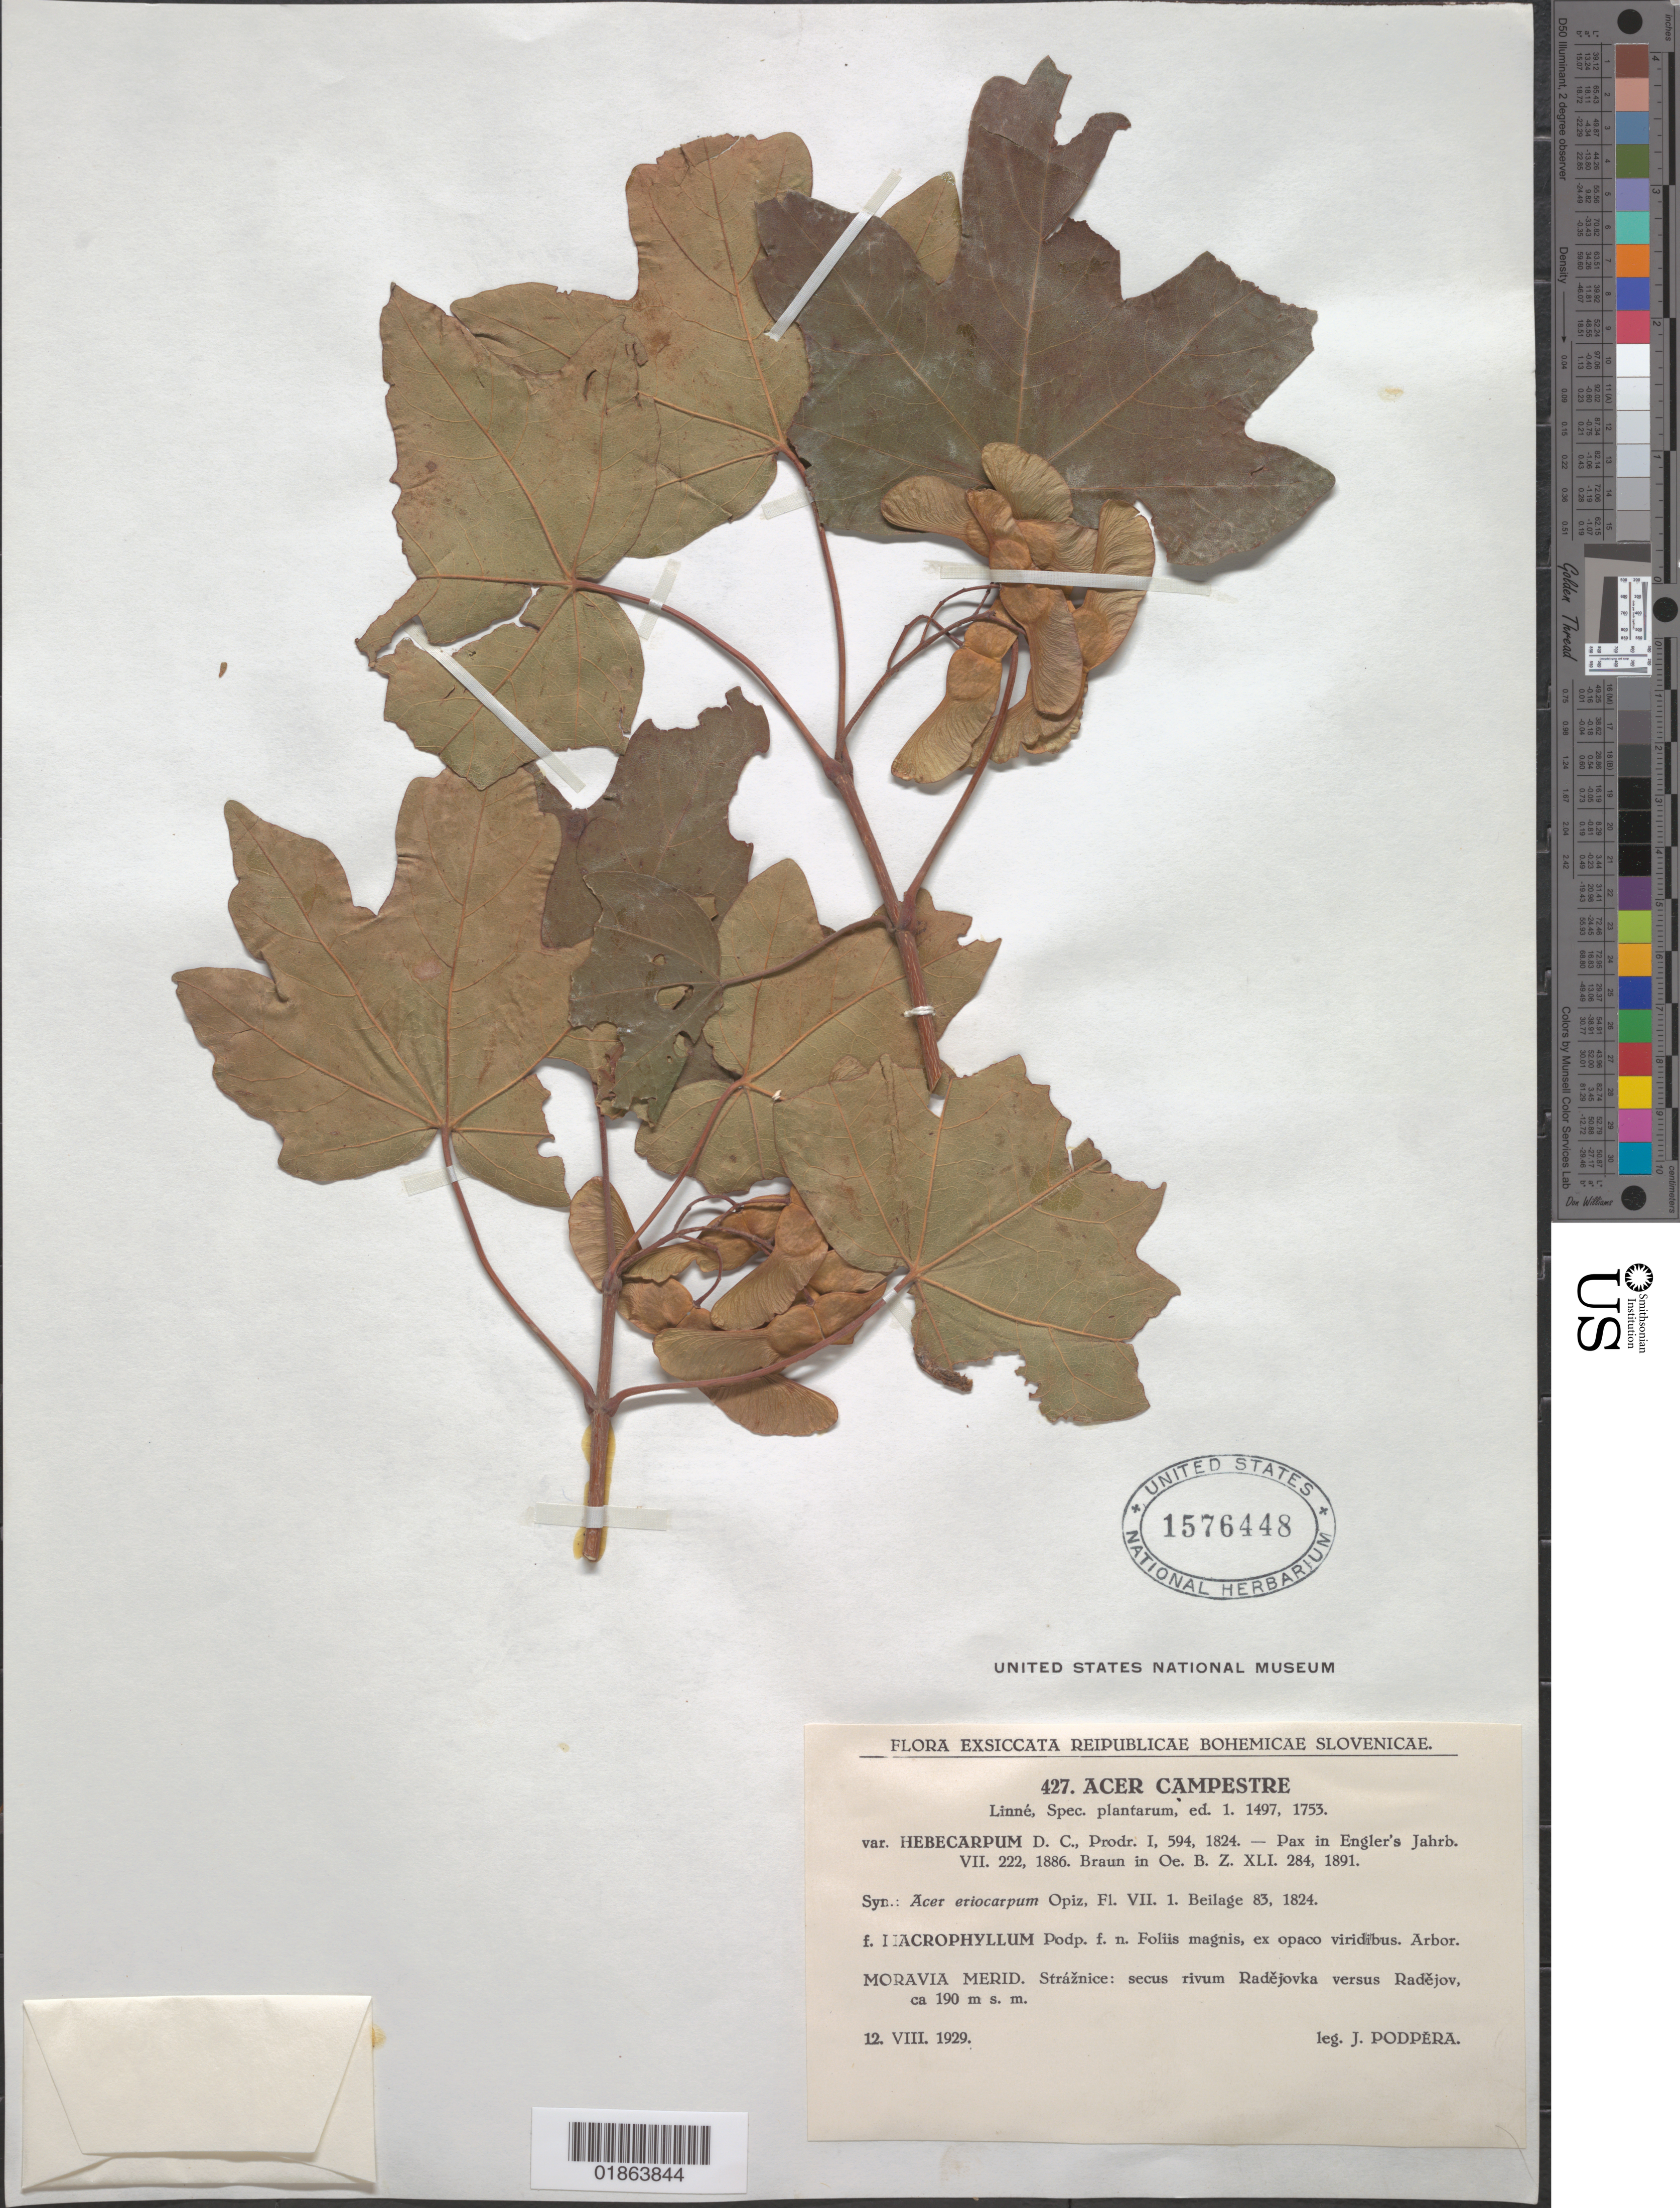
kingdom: Plantae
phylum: Tracheophyta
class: Magnoliopsida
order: Sapindales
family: Sapindaceae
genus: Acer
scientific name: Acer campestre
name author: L.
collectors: J. Podpera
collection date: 1929-08-12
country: Czechia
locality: Moravia Merid. Strázice: secus rivum Radějovka versus Radějov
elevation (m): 190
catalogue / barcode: US 1576448